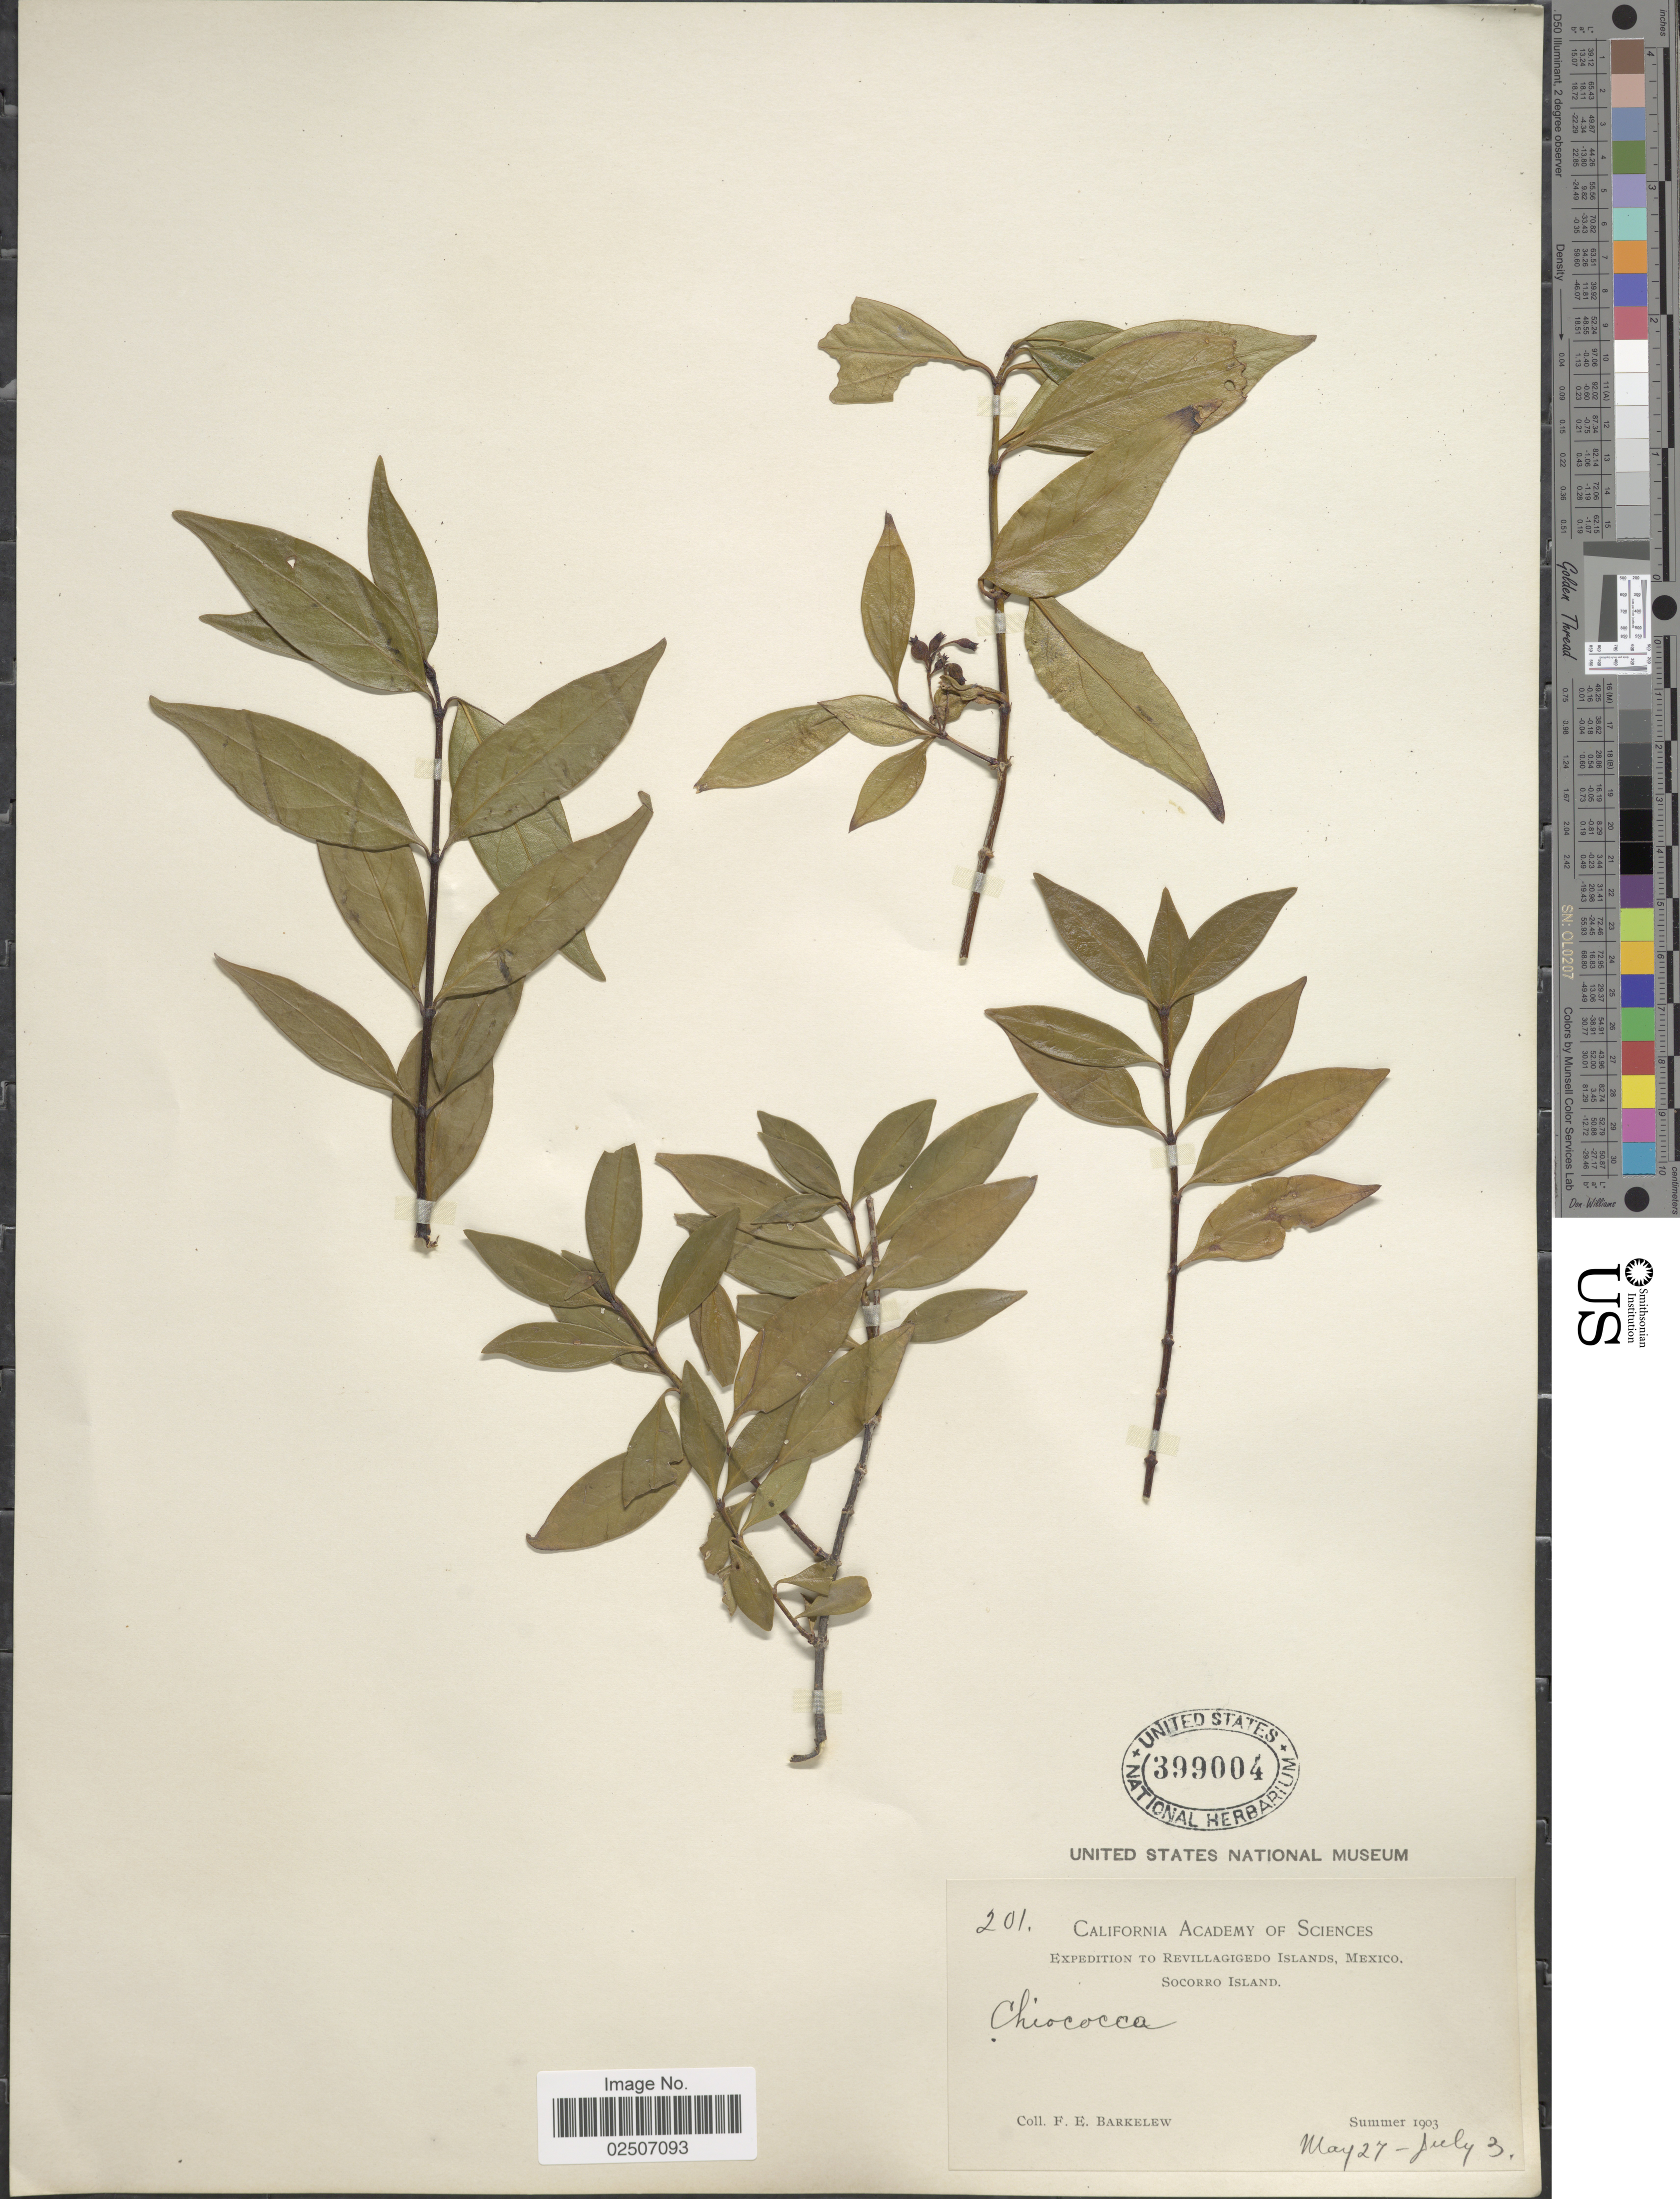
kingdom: Plantae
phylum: Tracheophyta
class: Magnoliopsida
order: Gentianales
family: Rubiaceae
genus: Chiococca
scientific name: Chiococca alba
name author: (L.) Hitchc.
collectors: F. Barkelew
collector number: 201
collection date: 1903-05-27/1903-07-03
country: Mexico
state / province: Colima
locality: Revillagigedo Islands, Socorro Island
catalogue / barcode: US 399004